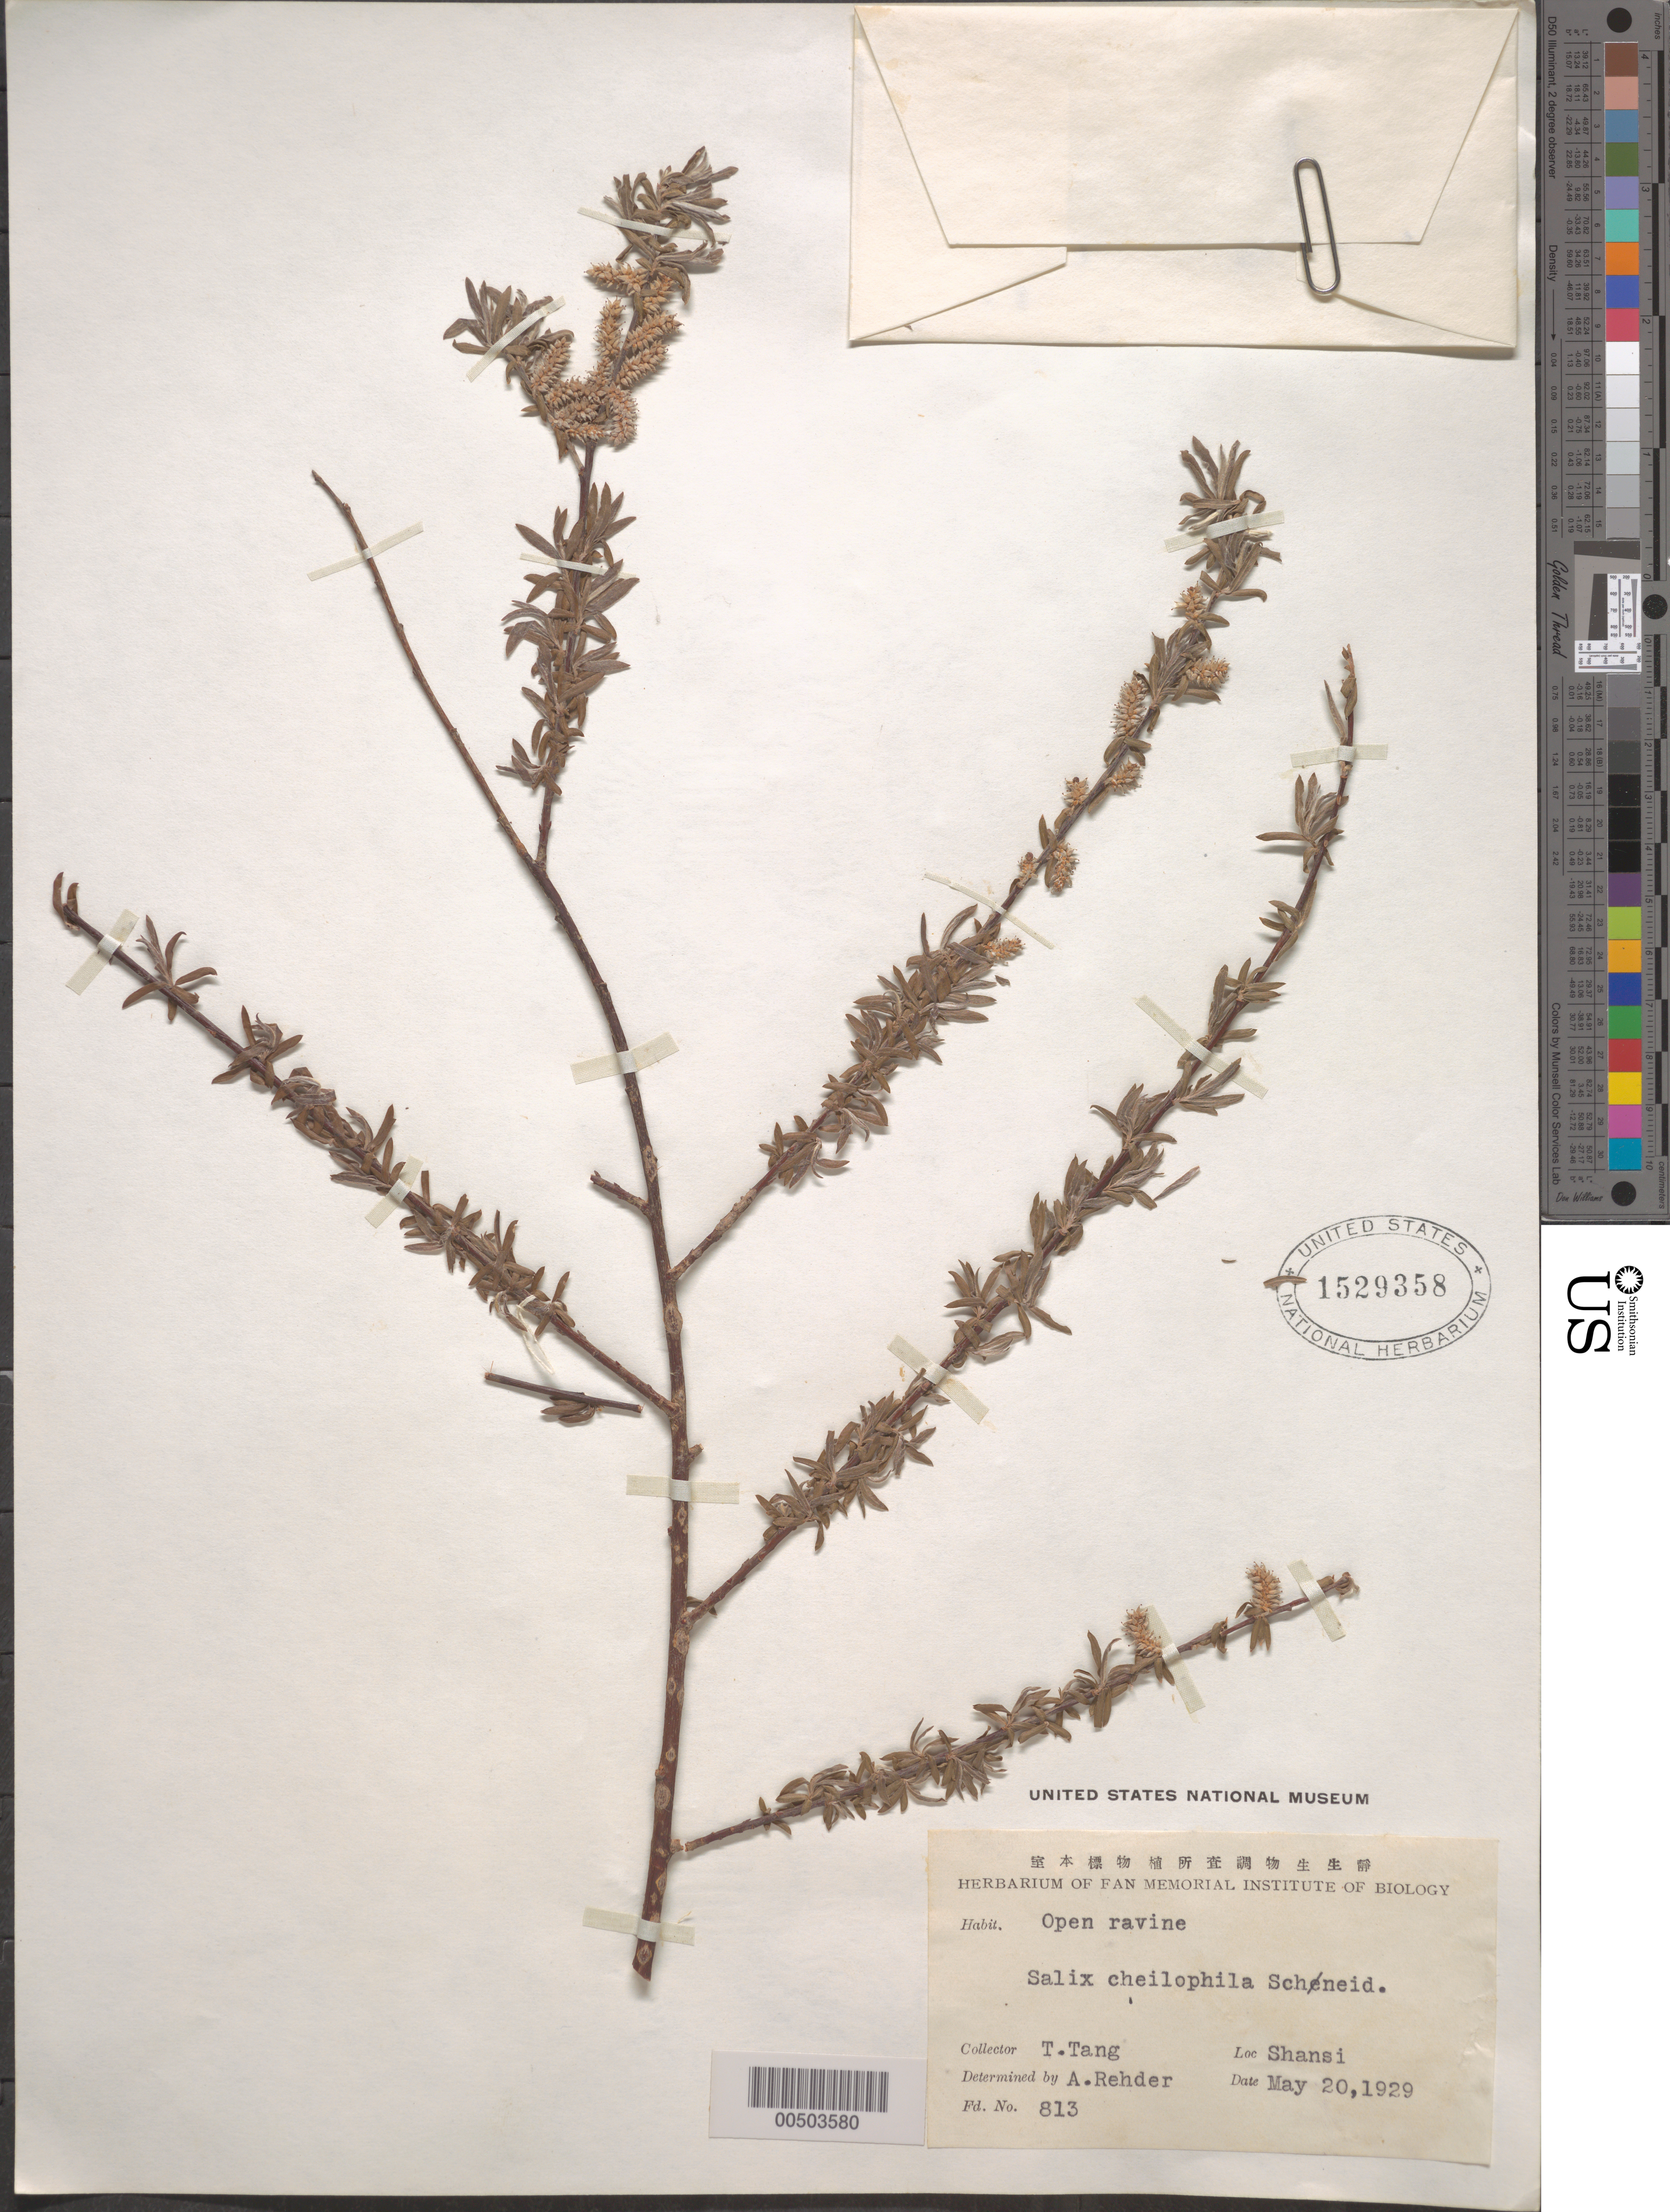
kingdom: Plantae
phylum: Tracheophyta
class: Magnoliopsida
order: Malpighiales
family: Salicaceae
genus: Salix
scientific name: Salix cheilophila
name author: C.K. Schneid. in Sarg.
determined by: Rehder, Alfred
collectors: T. Tang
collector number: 813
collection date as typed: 20 May 1929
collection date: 1929-05-20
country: China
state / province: Shanxi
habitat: Open ravine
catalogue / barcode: US 1529358